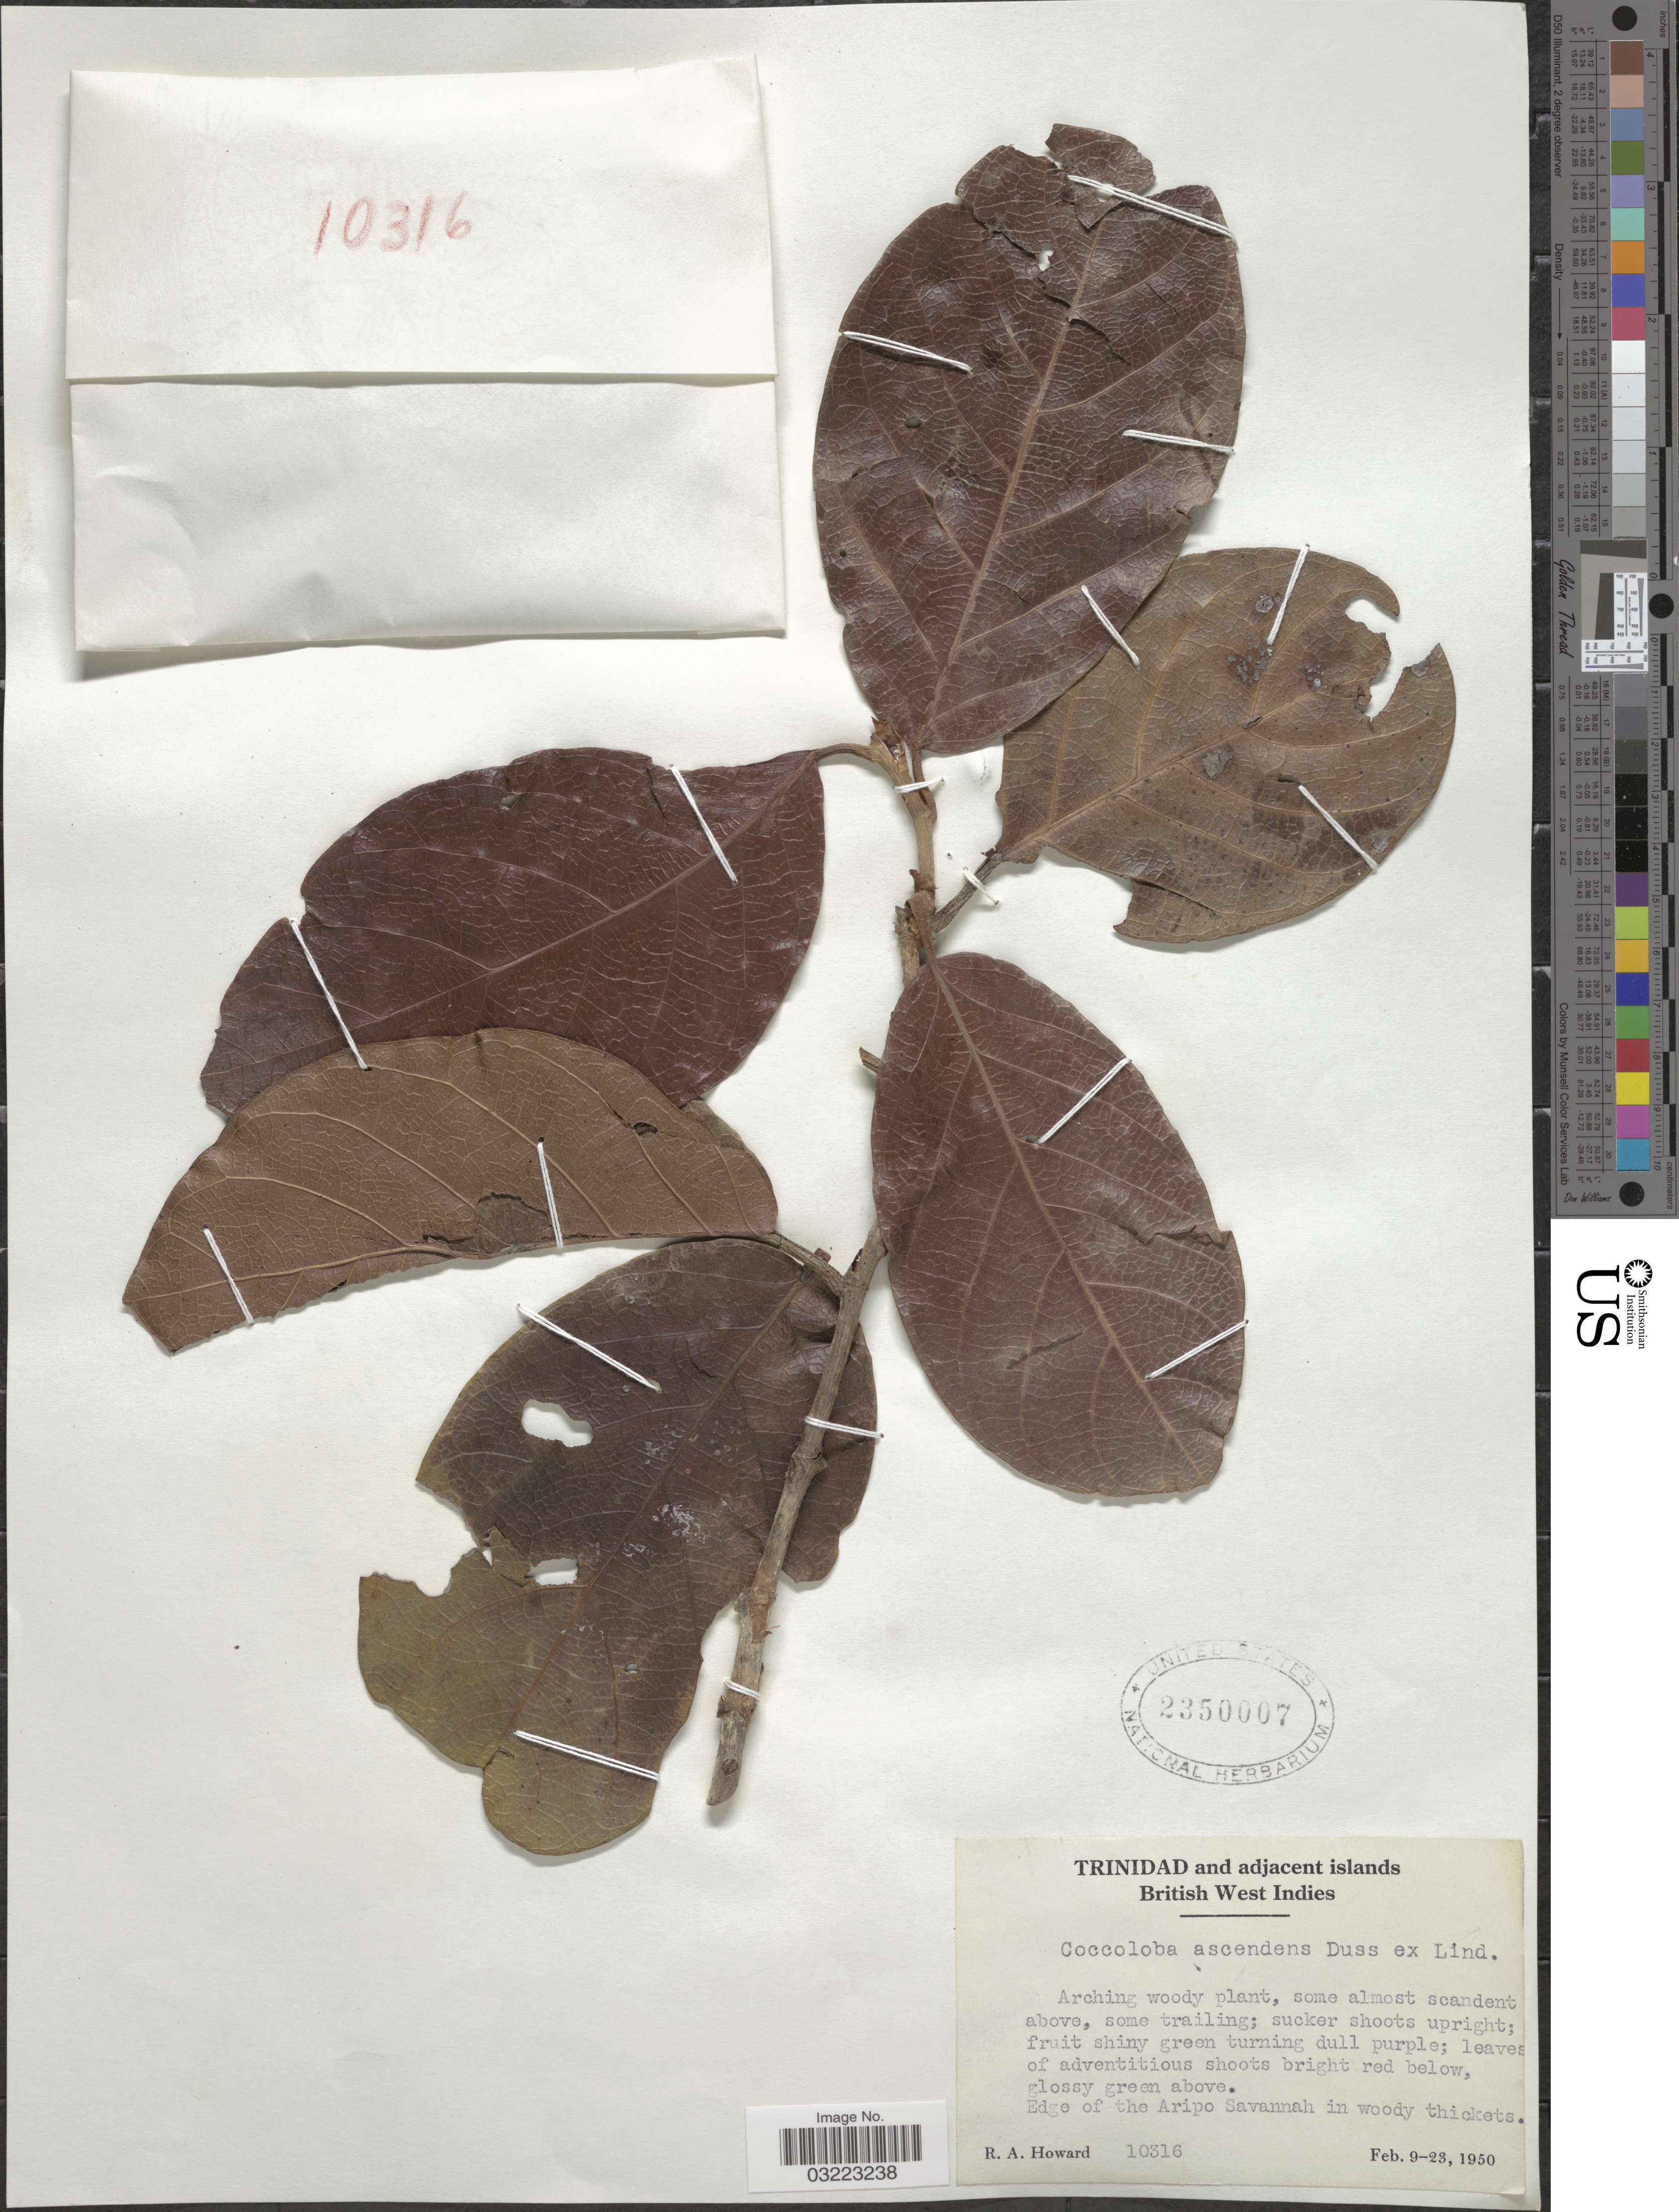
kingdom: Plantae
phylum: Tracheophyta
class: Magnoliopsida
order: Caryophyllales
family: Polygonaceae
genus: Coccoloba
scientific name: Coccoloba ascendens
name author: Duss ex Lindau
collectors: R. A. Howard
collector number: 10316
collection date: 1950-02-09/1950-02-23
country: Trinidad and Tobago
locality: Trinidad and adjacent islands, British West Indies, Edge of the Aripo Savannah in woody thickets.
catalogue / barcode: US 2350007